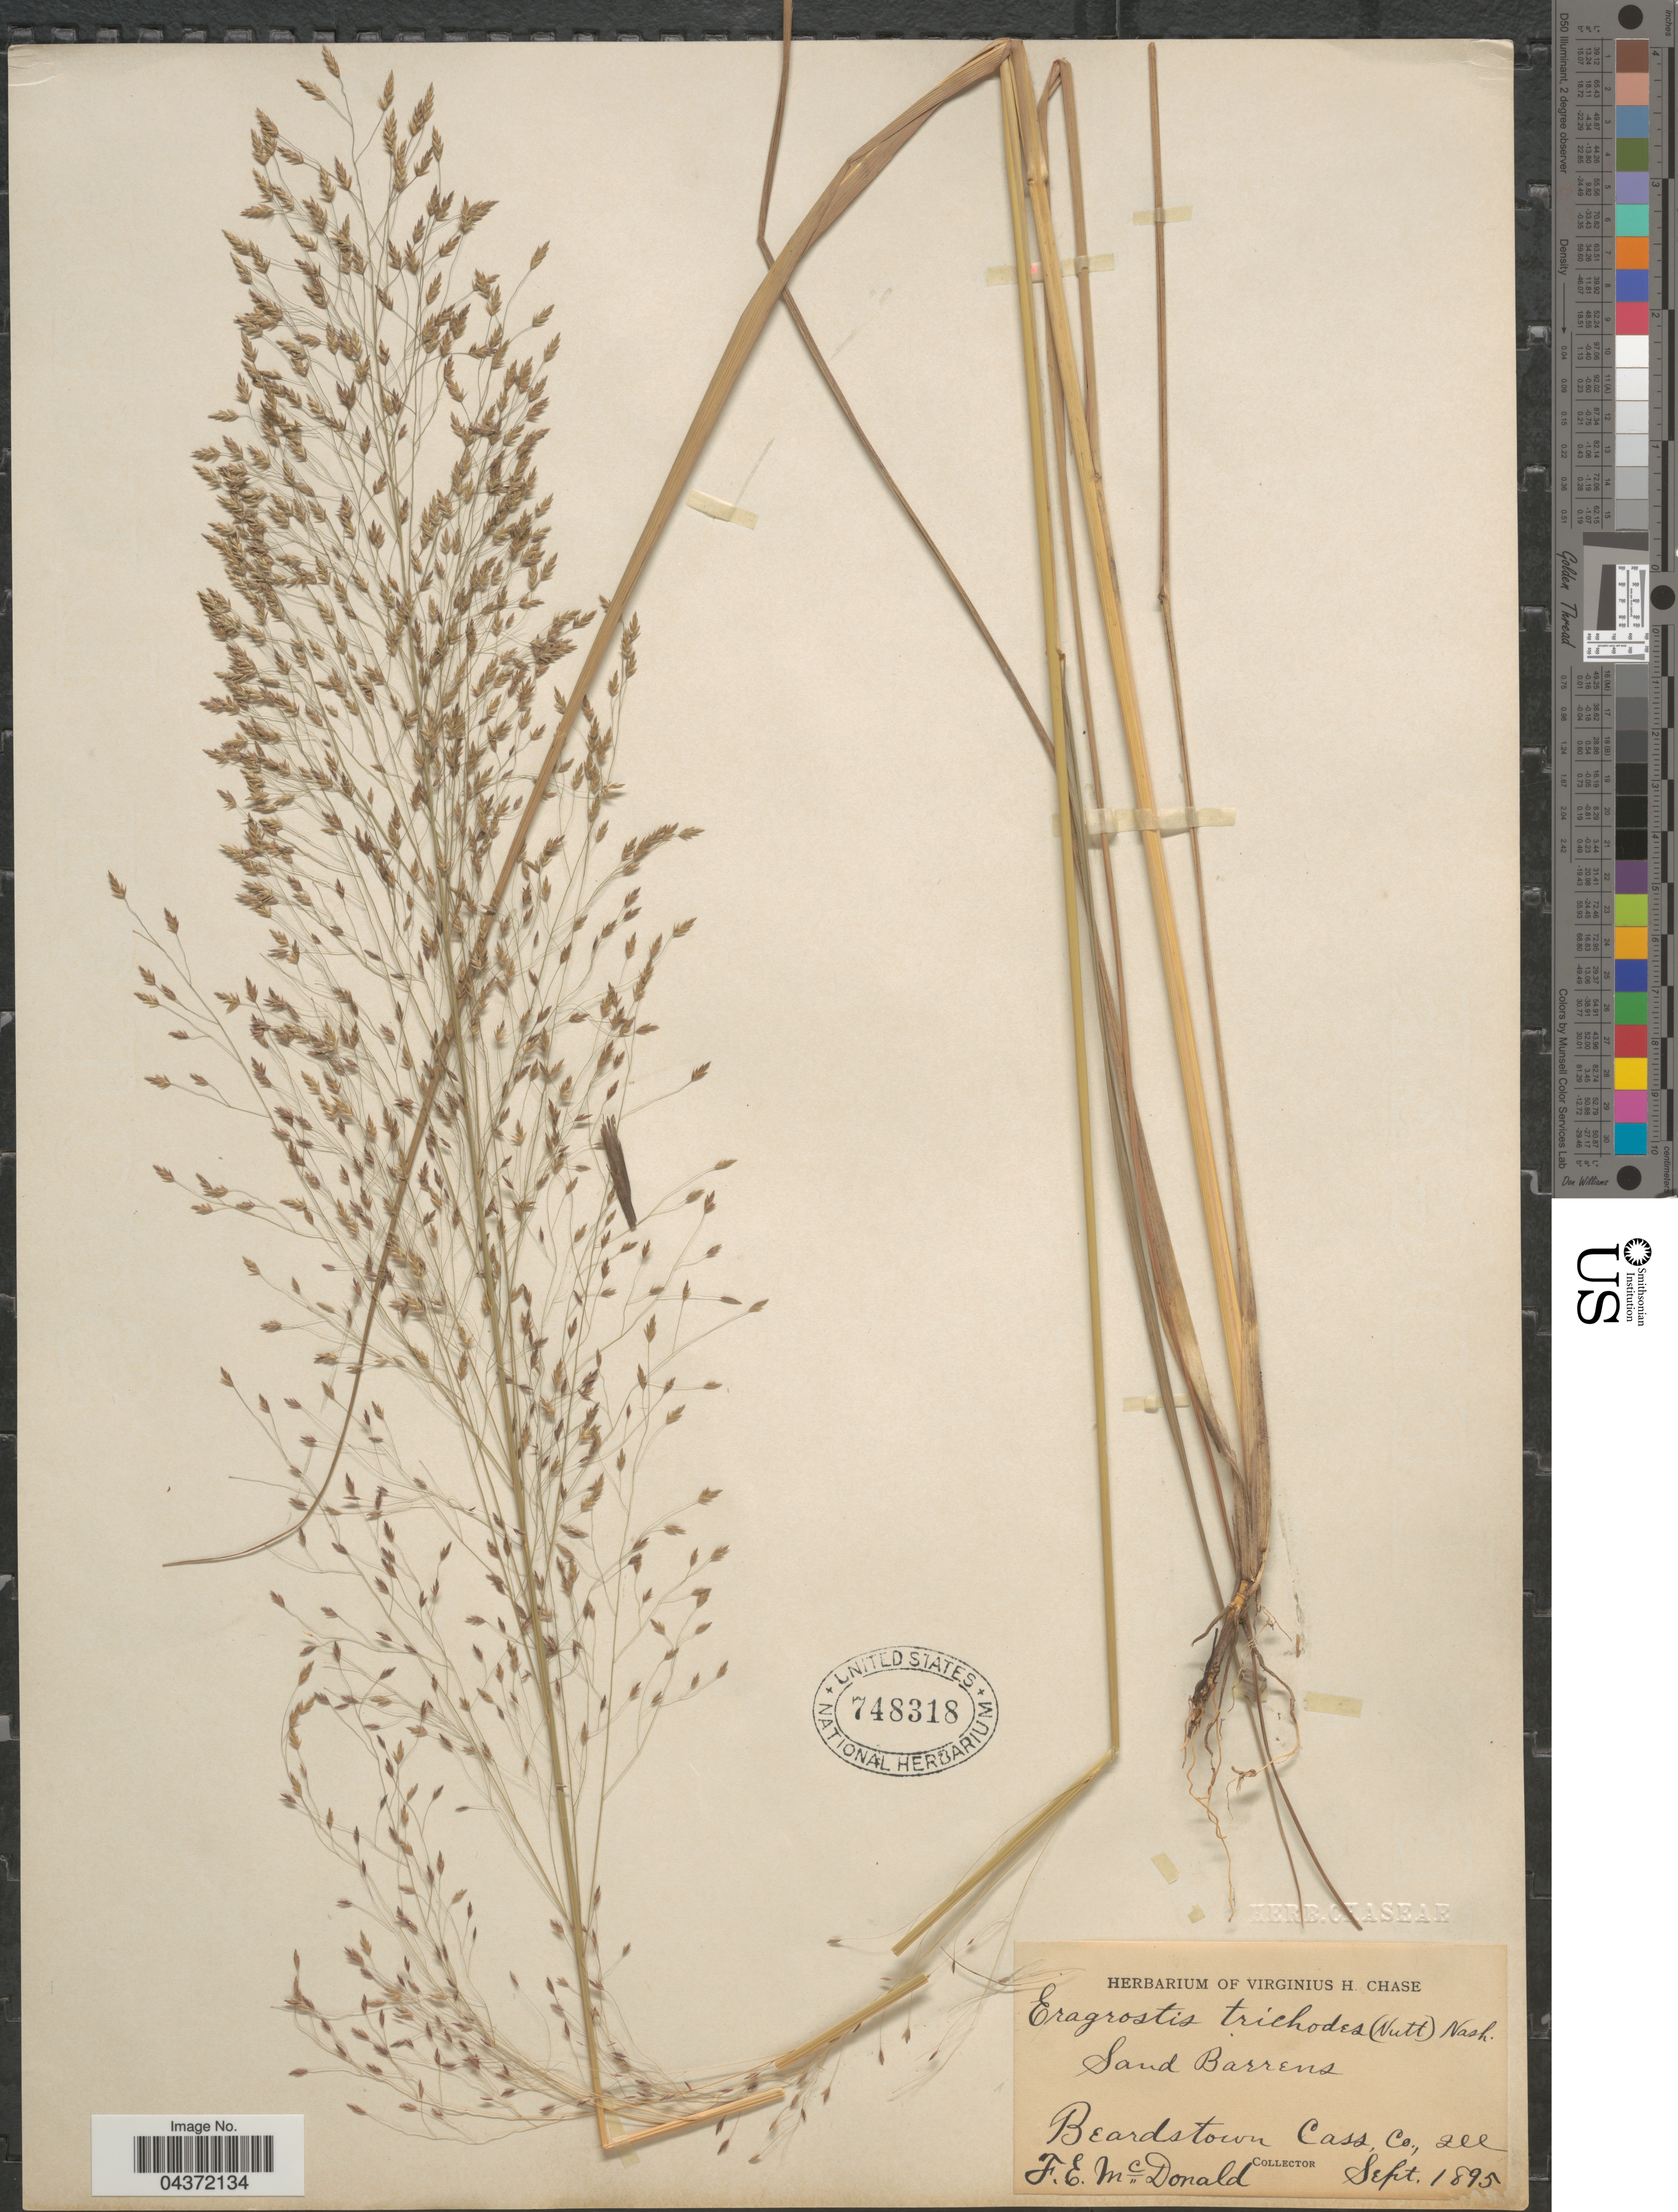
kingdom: Plantae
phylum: Tracheophyta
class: Liliopsida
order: Poales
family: Poaceae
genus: Eragrostis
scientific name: Eragrostis trichodes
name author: (Nutt.) Alph. Wood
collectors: F. E. McDonald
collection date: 1895-09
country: United States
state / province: Illinois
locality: Sand Barrens. Beardstown. Cass Co.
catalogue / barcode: US 748318